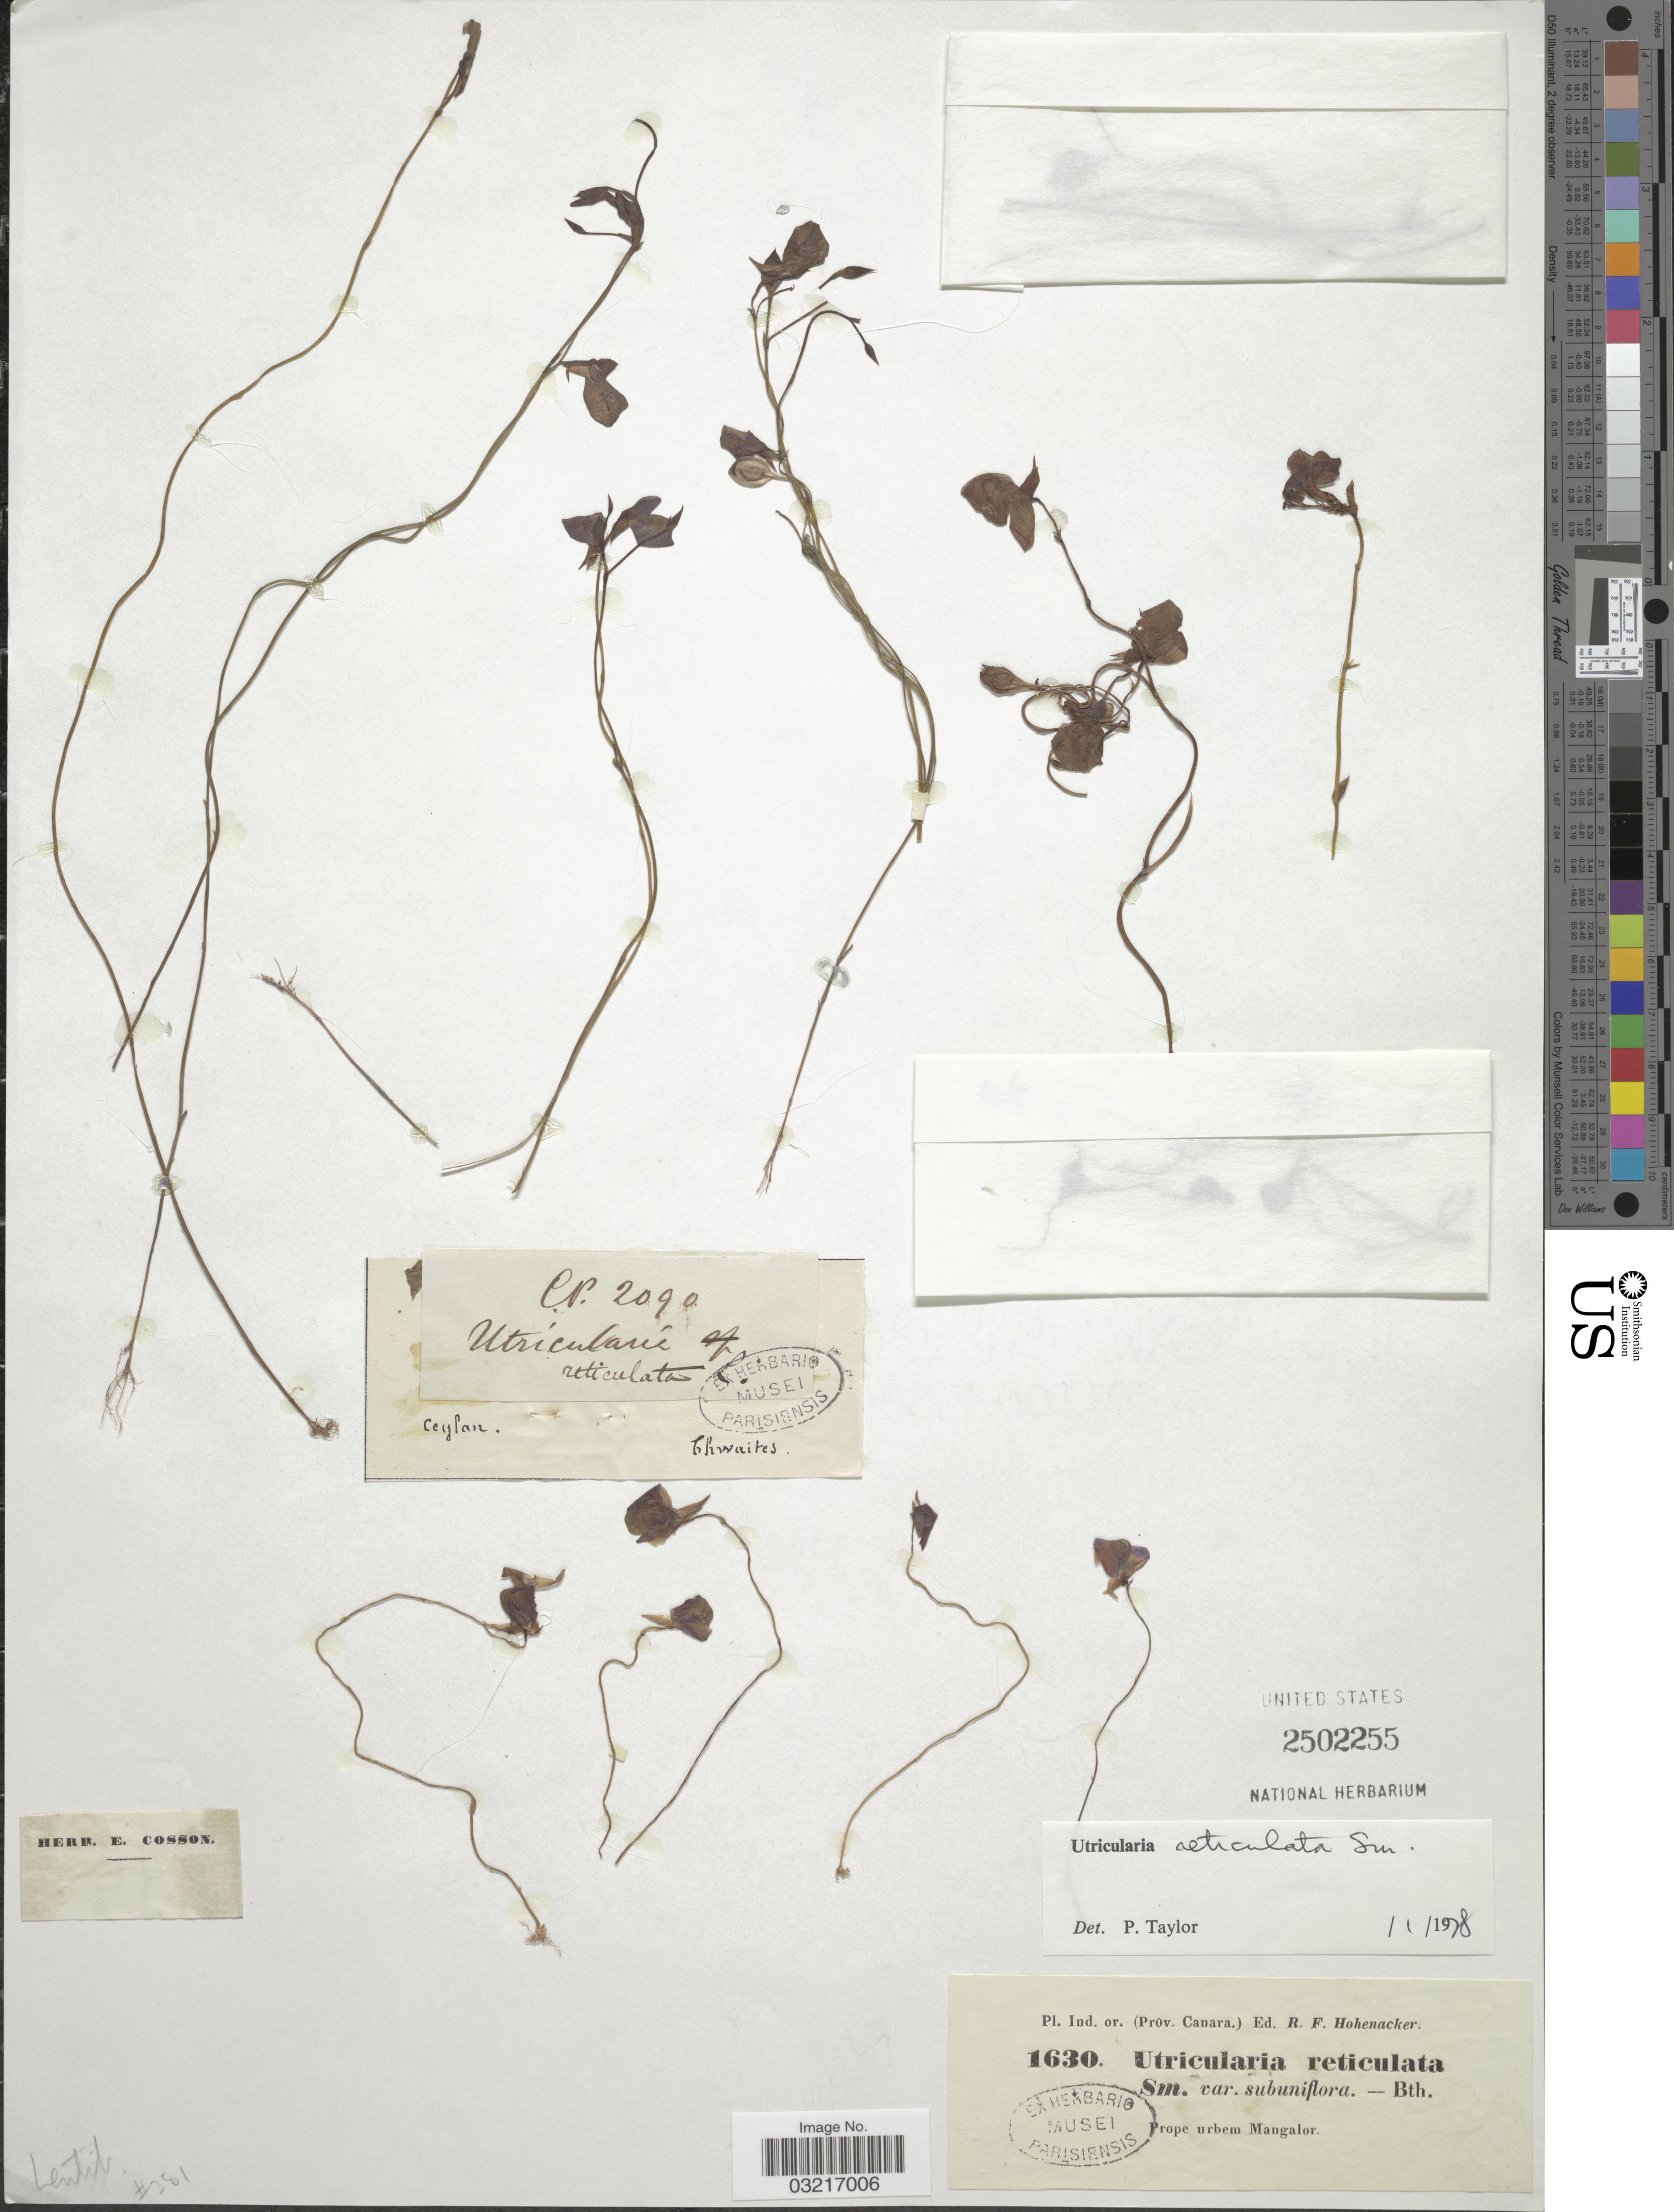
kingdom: Plantae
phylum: Tracheophyta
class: Magnoliopsida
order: Lamiales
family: Lentibulariaceae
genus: Utricularia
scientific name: Utricularia reticulata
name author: Sm.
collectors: Thwaites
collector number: CP2090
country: Sri Lanka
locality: Ceylon.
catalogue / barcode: US 2502255-2